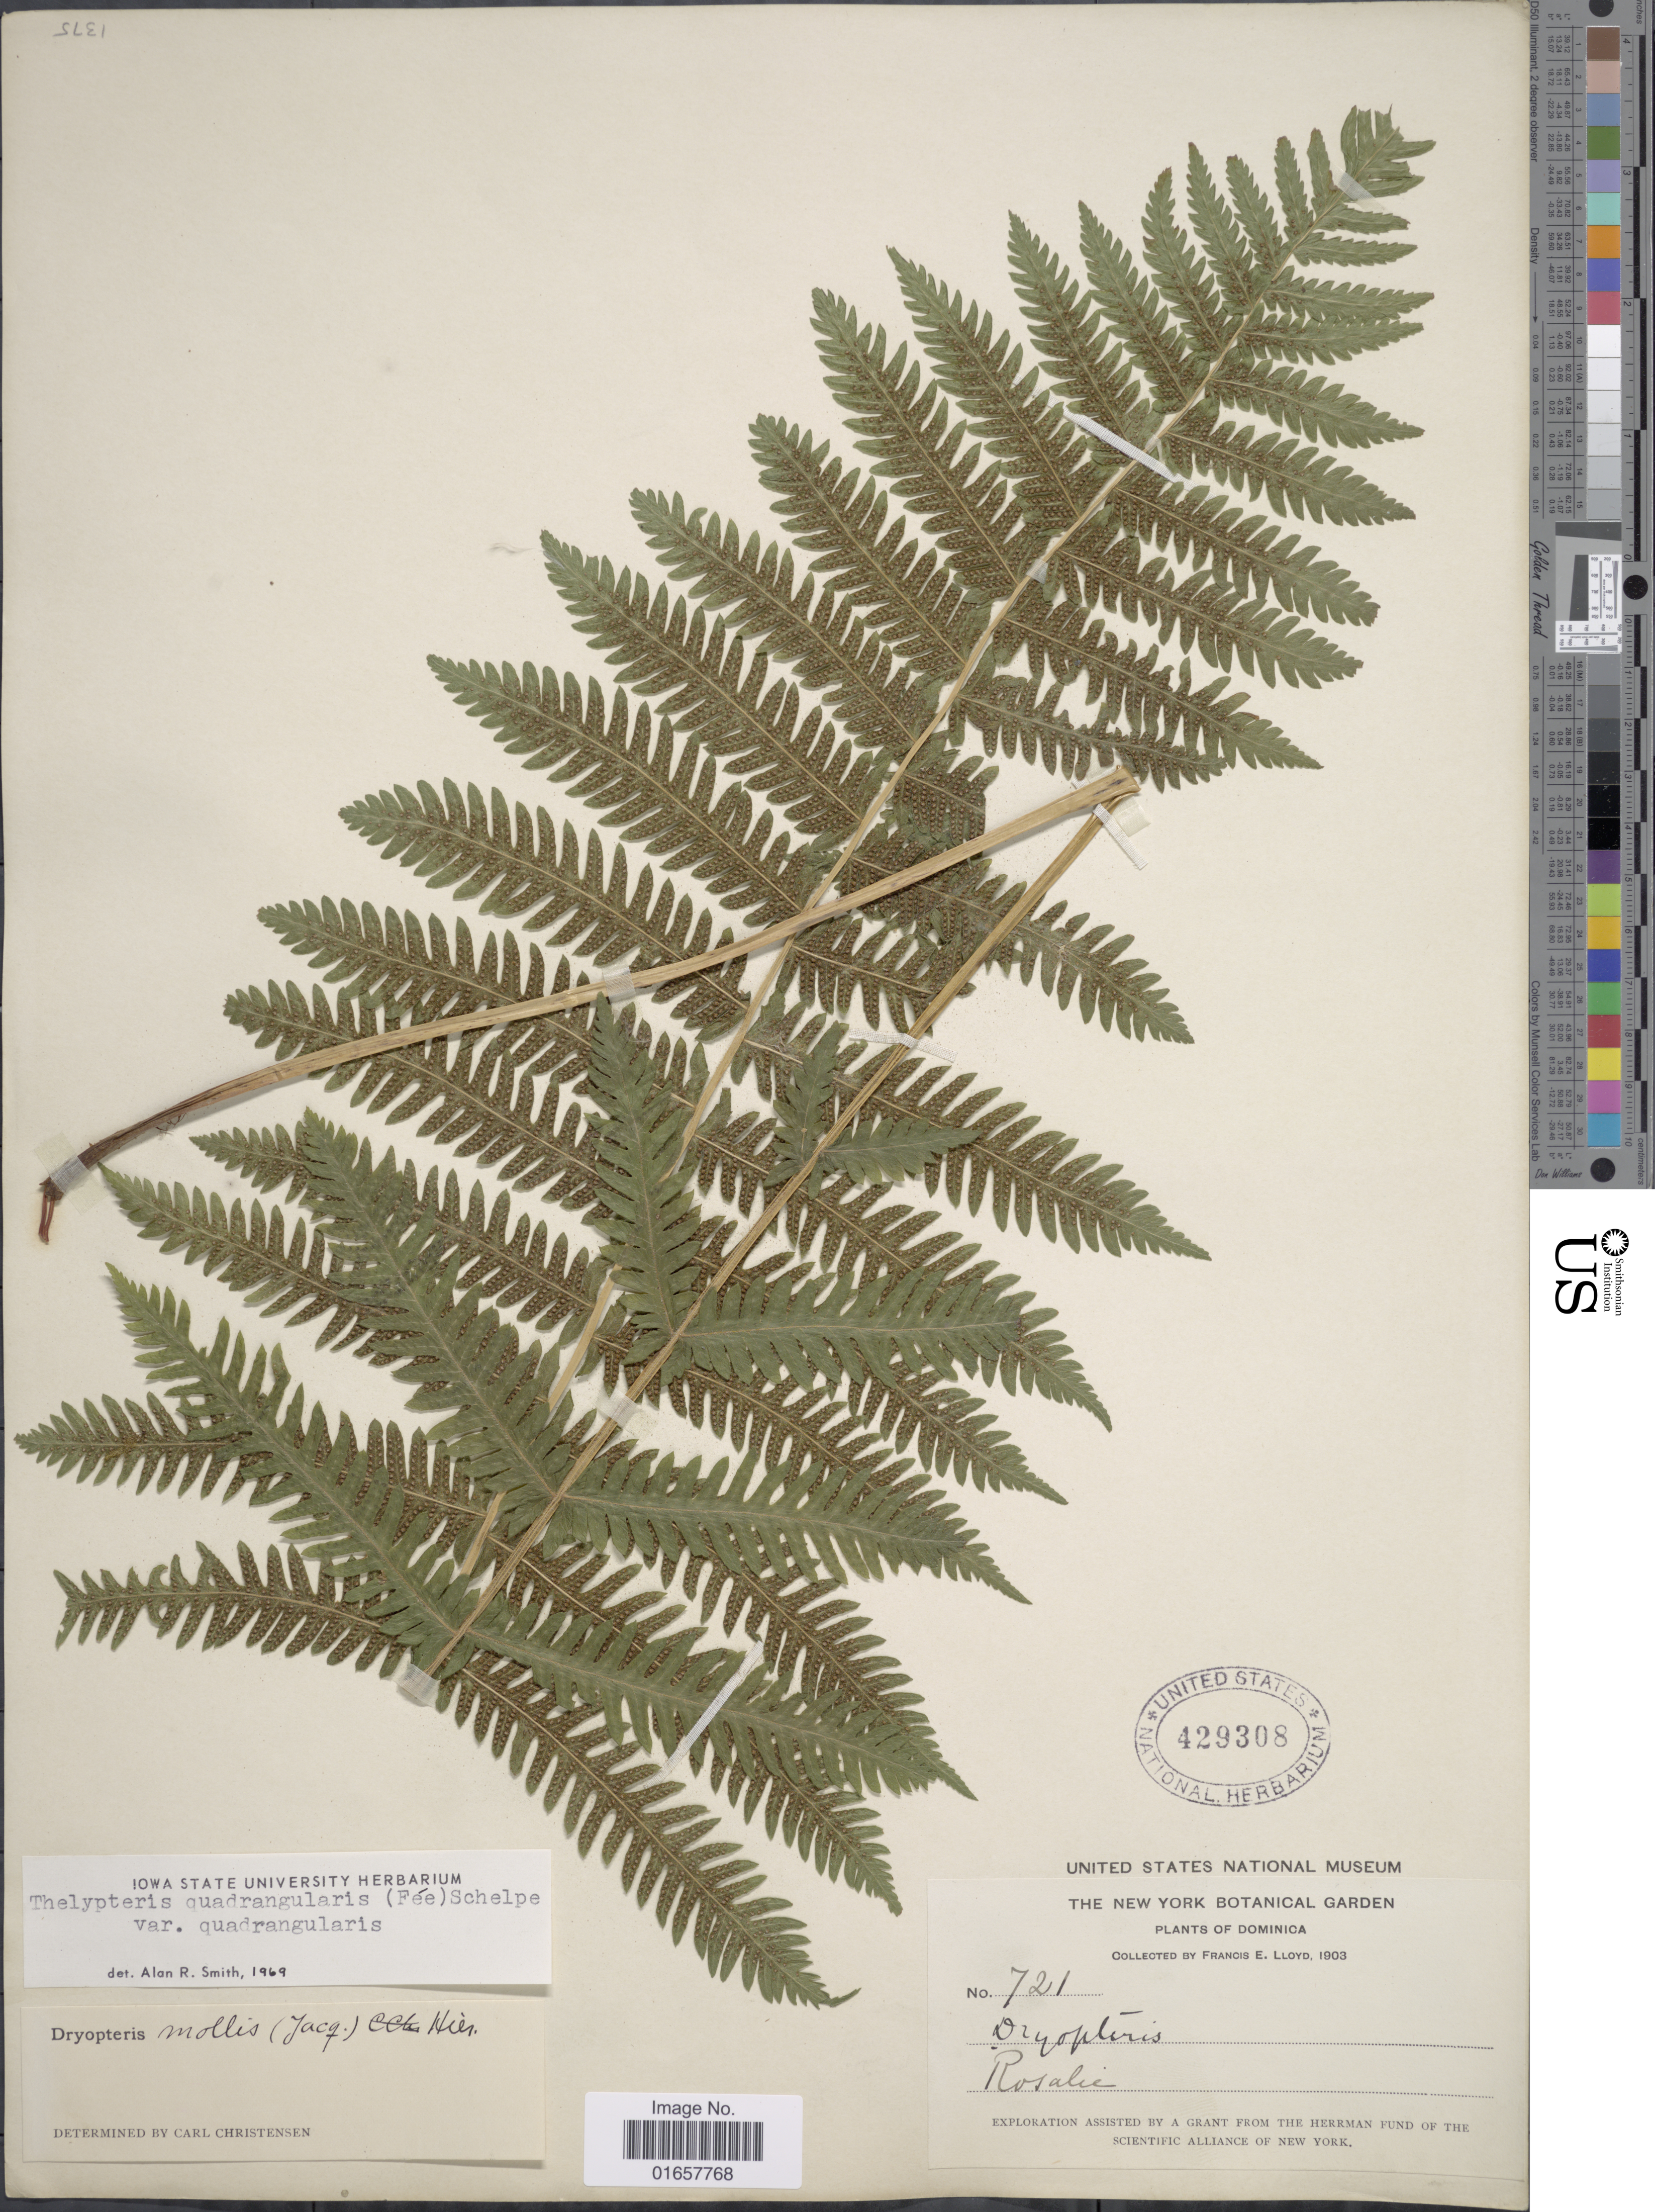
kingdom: Plantae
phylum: Tracheophyta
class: Polypodiopsida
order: Polypodiales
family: Thelypteridaceae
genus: Christella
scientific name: Christella hispidula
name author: (Decne.) Holttum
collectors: Lloyd, C. E.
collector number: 721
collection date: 1903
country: Dominica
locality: Dominica, Rosalie.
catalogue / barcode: US 429308